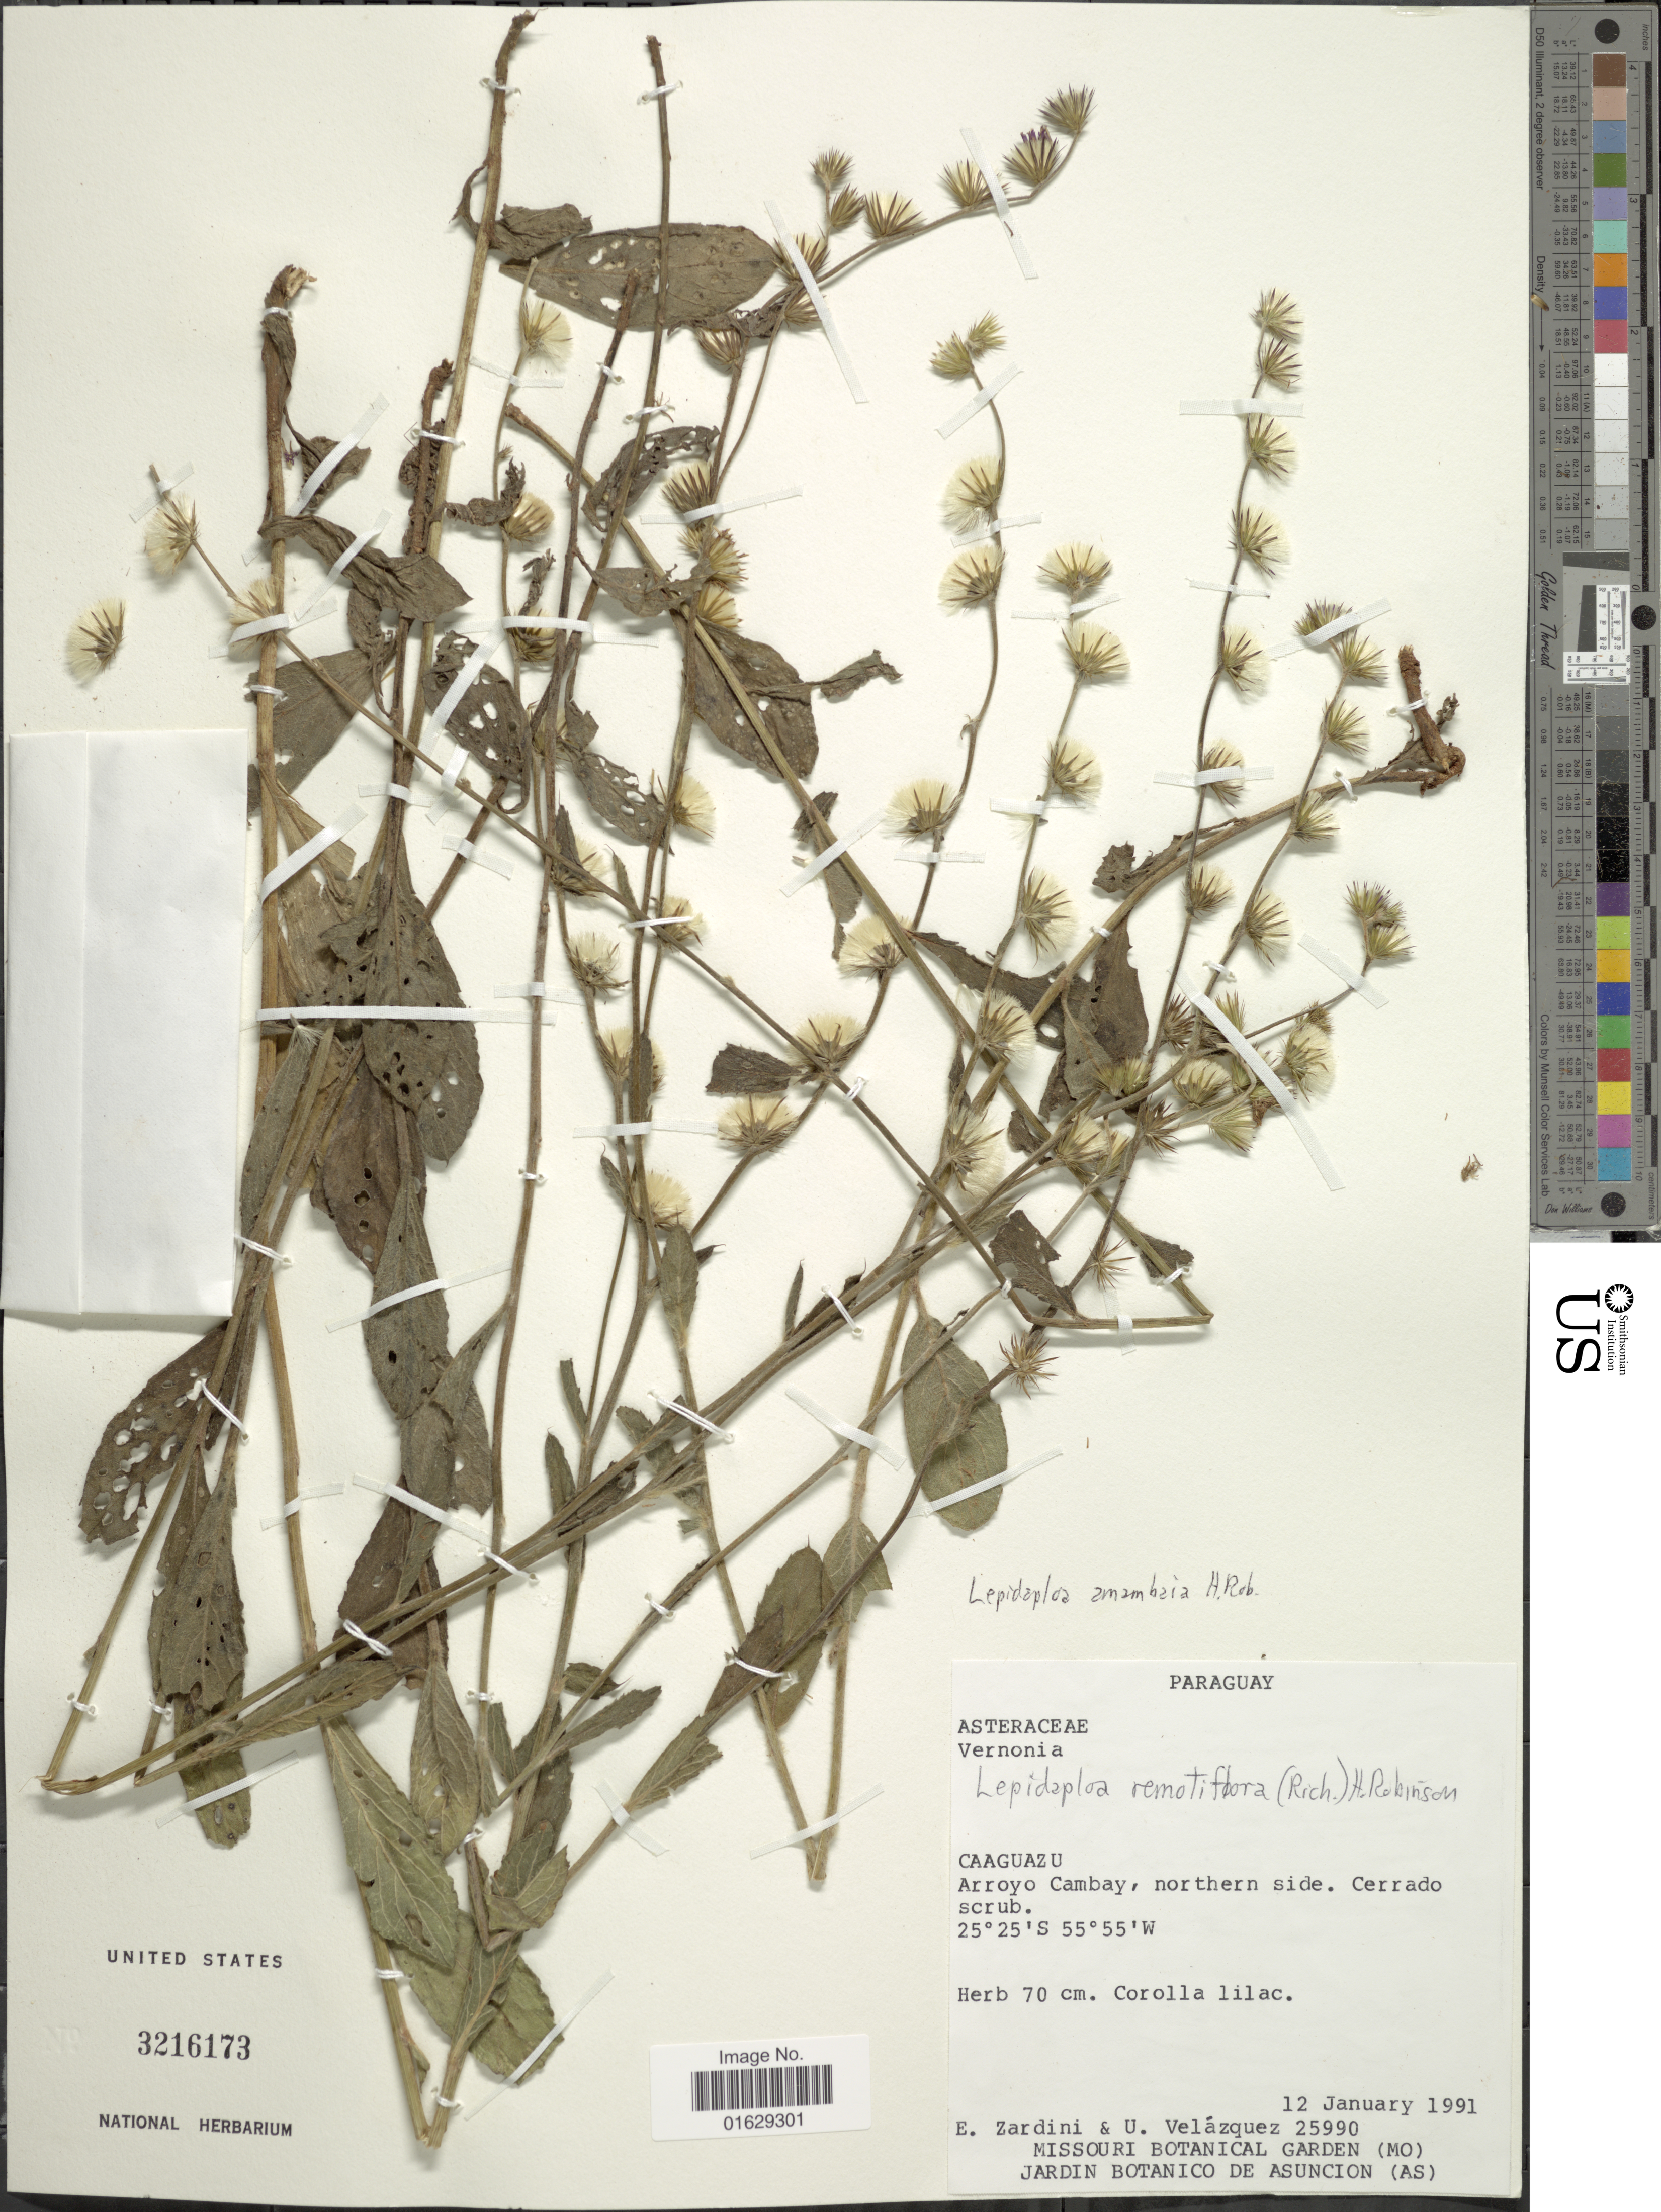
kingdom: Plantae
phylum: Tracheophyta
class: Magnoliopsida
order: Asterales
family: Asteraceae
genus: Lepidaploa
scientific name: Lepidaploa amambaia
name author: (H. Rob.)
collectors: E. M. Zardini & U. Velazquez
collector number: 25990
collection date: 1991-01-12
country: Paraguay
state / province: Caaguazu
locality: Caaguazu, Arroyo Cambay, northern side, Cerrado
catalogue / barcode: US 3216173